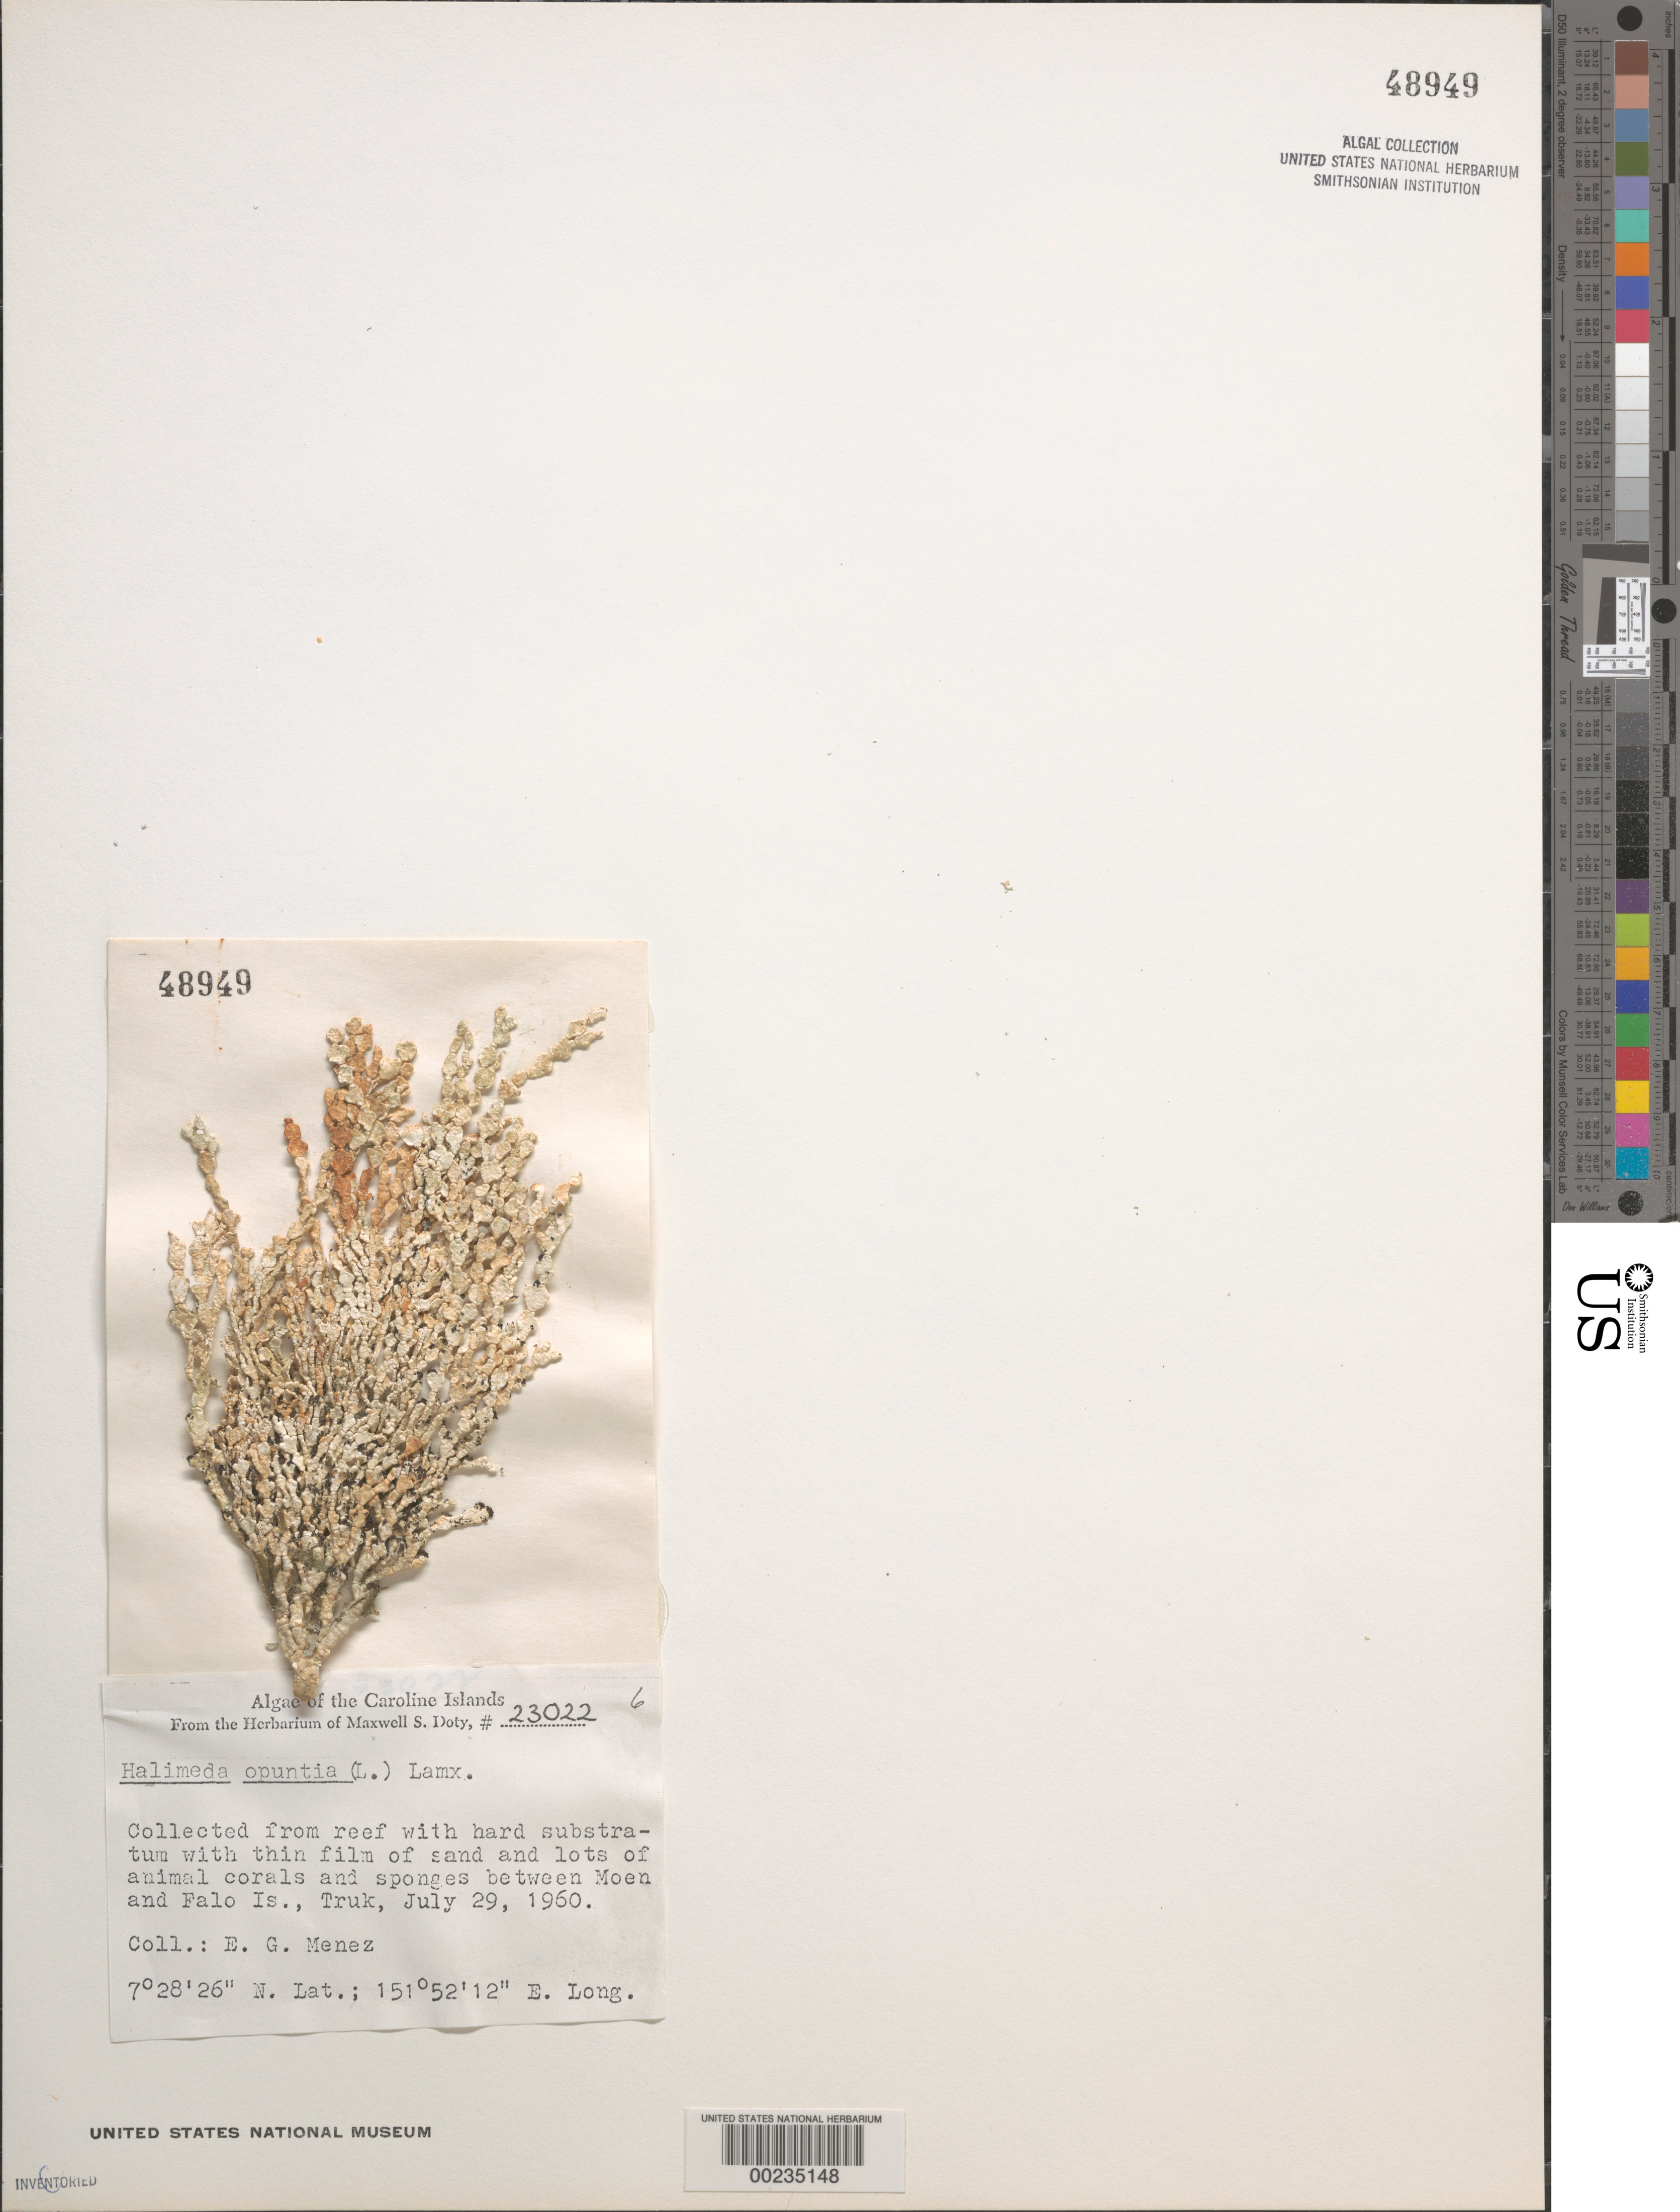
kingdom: Plantae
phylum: Chlorophyta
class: Ulvophyceae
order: Bryopsidales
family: Halimedaceae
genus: Halimeda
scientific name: Halimeda opuntia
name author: (L.) J.V.Lamouroux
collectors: Meñez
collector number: MSD 23022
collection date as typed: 29 Jul 1960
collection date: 1960-07-29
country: Micronesia, Federated States of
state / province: Truk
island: Truk (Chuuk) Is.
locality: Between Moen Islet and Falo Islet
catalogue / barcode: US 48949